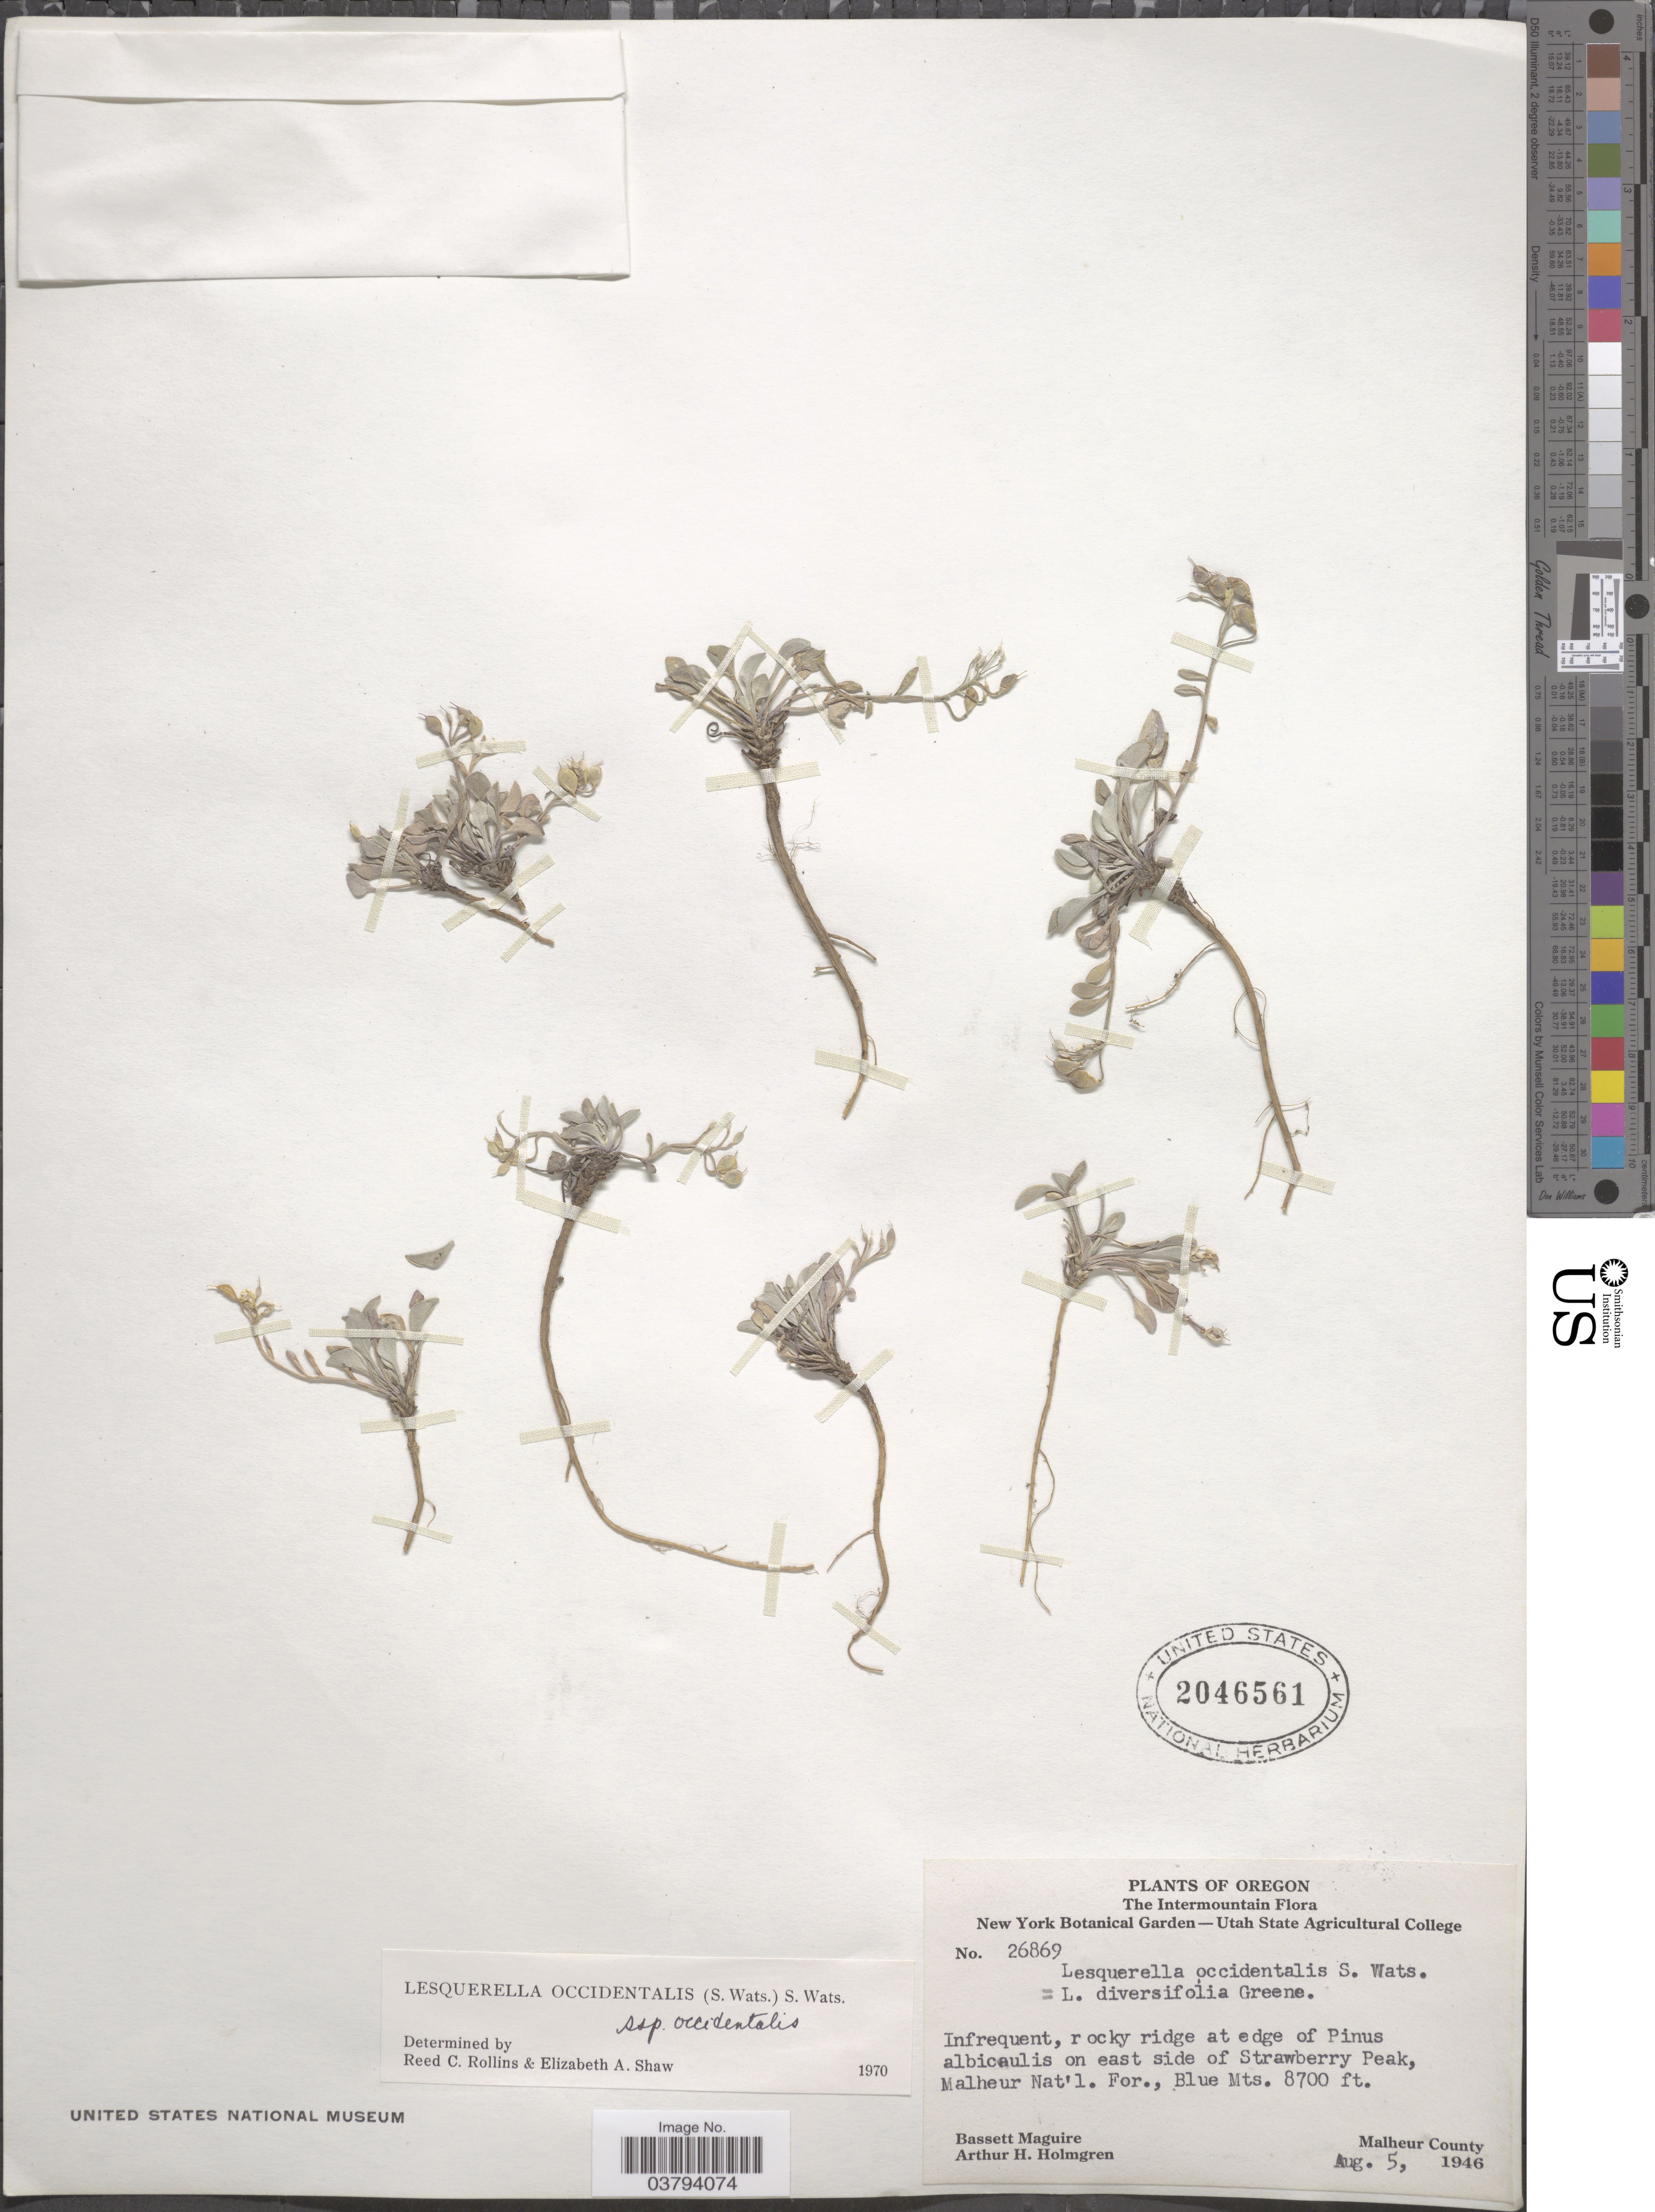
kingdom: Plantae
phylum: Tracheophyta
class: Magnoliopsida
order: Brassicales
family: Brassicaceae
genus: Lesquerella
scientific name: Lesquerella occidentalis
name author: S. Watson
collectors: B. Maguire & A. H. Holmgren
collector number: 26869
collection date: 1946-08-05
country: United States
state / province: Oregon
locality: The Intermountain. On east side of Strawberry Peak, Malheur Nat'l. For., Blue Mts. Malheur County.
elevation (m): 2652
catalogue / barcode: US 2046561